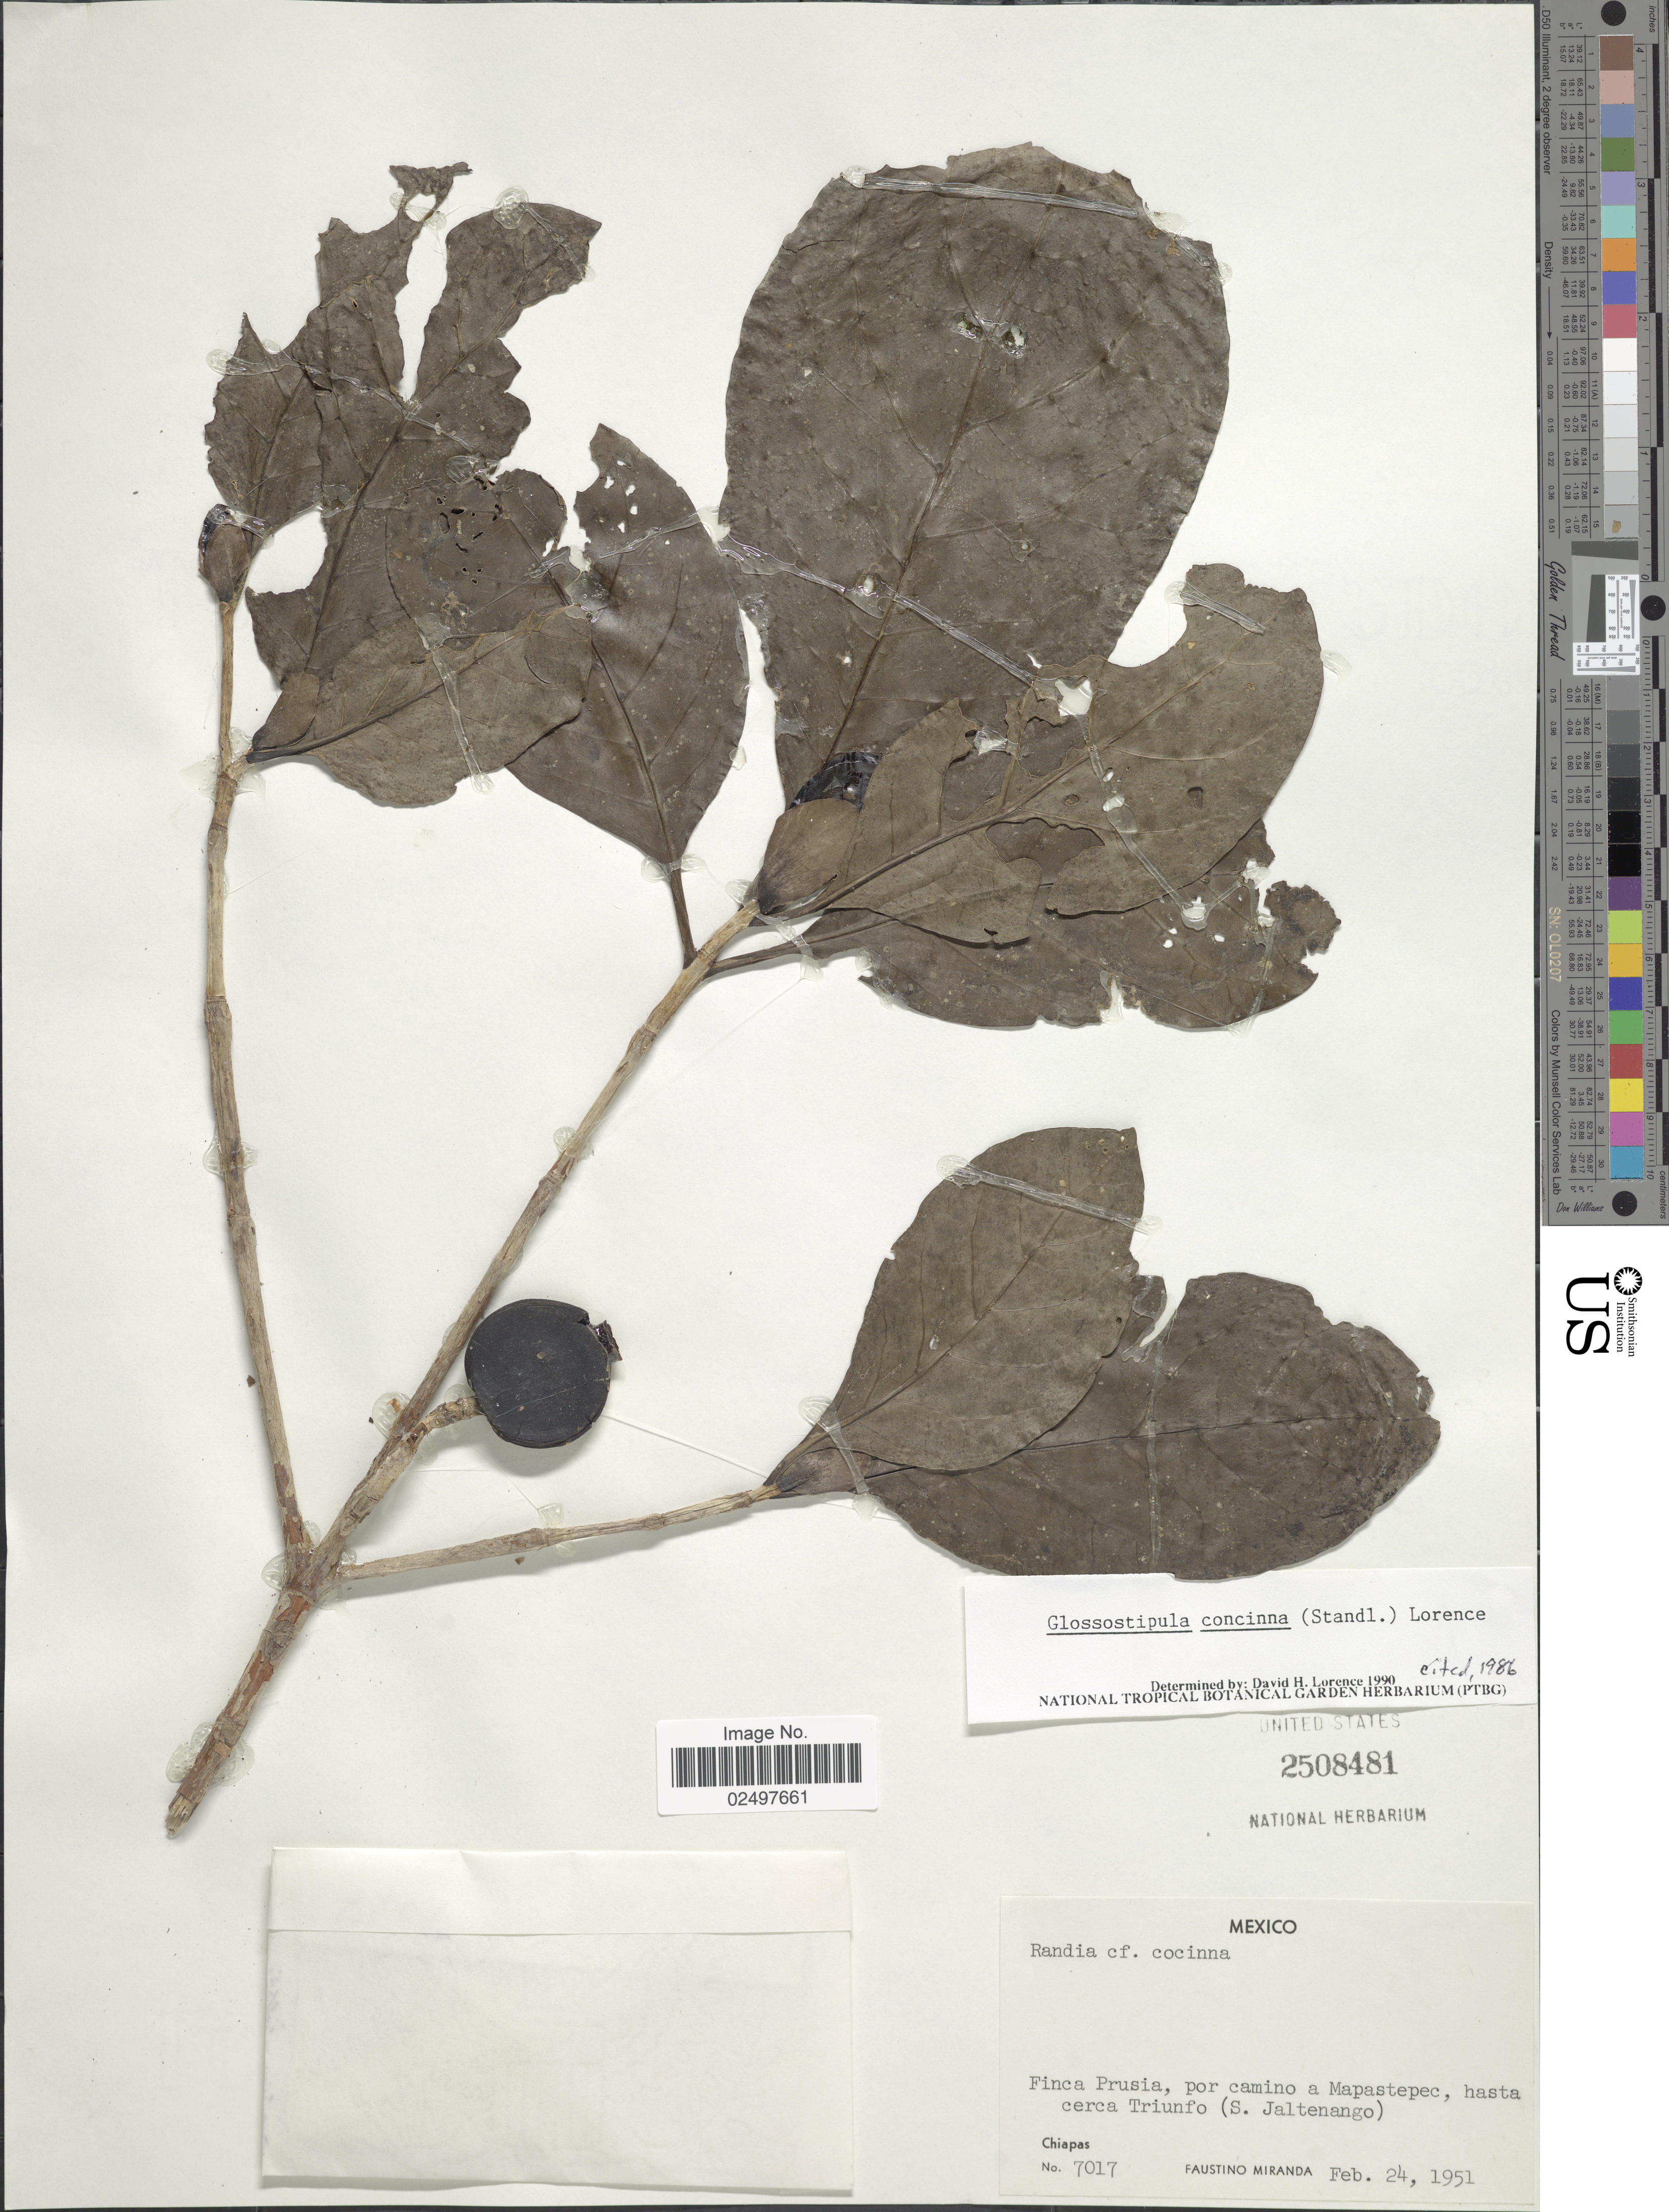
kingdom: Plantae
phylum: Tracheophyta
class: Magnoliopsida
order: Gentianales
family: Rubiaceae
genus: Glossostipula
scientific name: Glossostipula concinna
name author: (Standl.) Lorence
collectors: F. Miranda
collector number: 7017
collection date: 1951-02-24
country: Mexico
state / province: Chiapas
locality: Finca Prusia, por camino a Mapastepec, hasta cerca Triunfo (S. Jaltenango)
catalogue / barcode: US 2508481